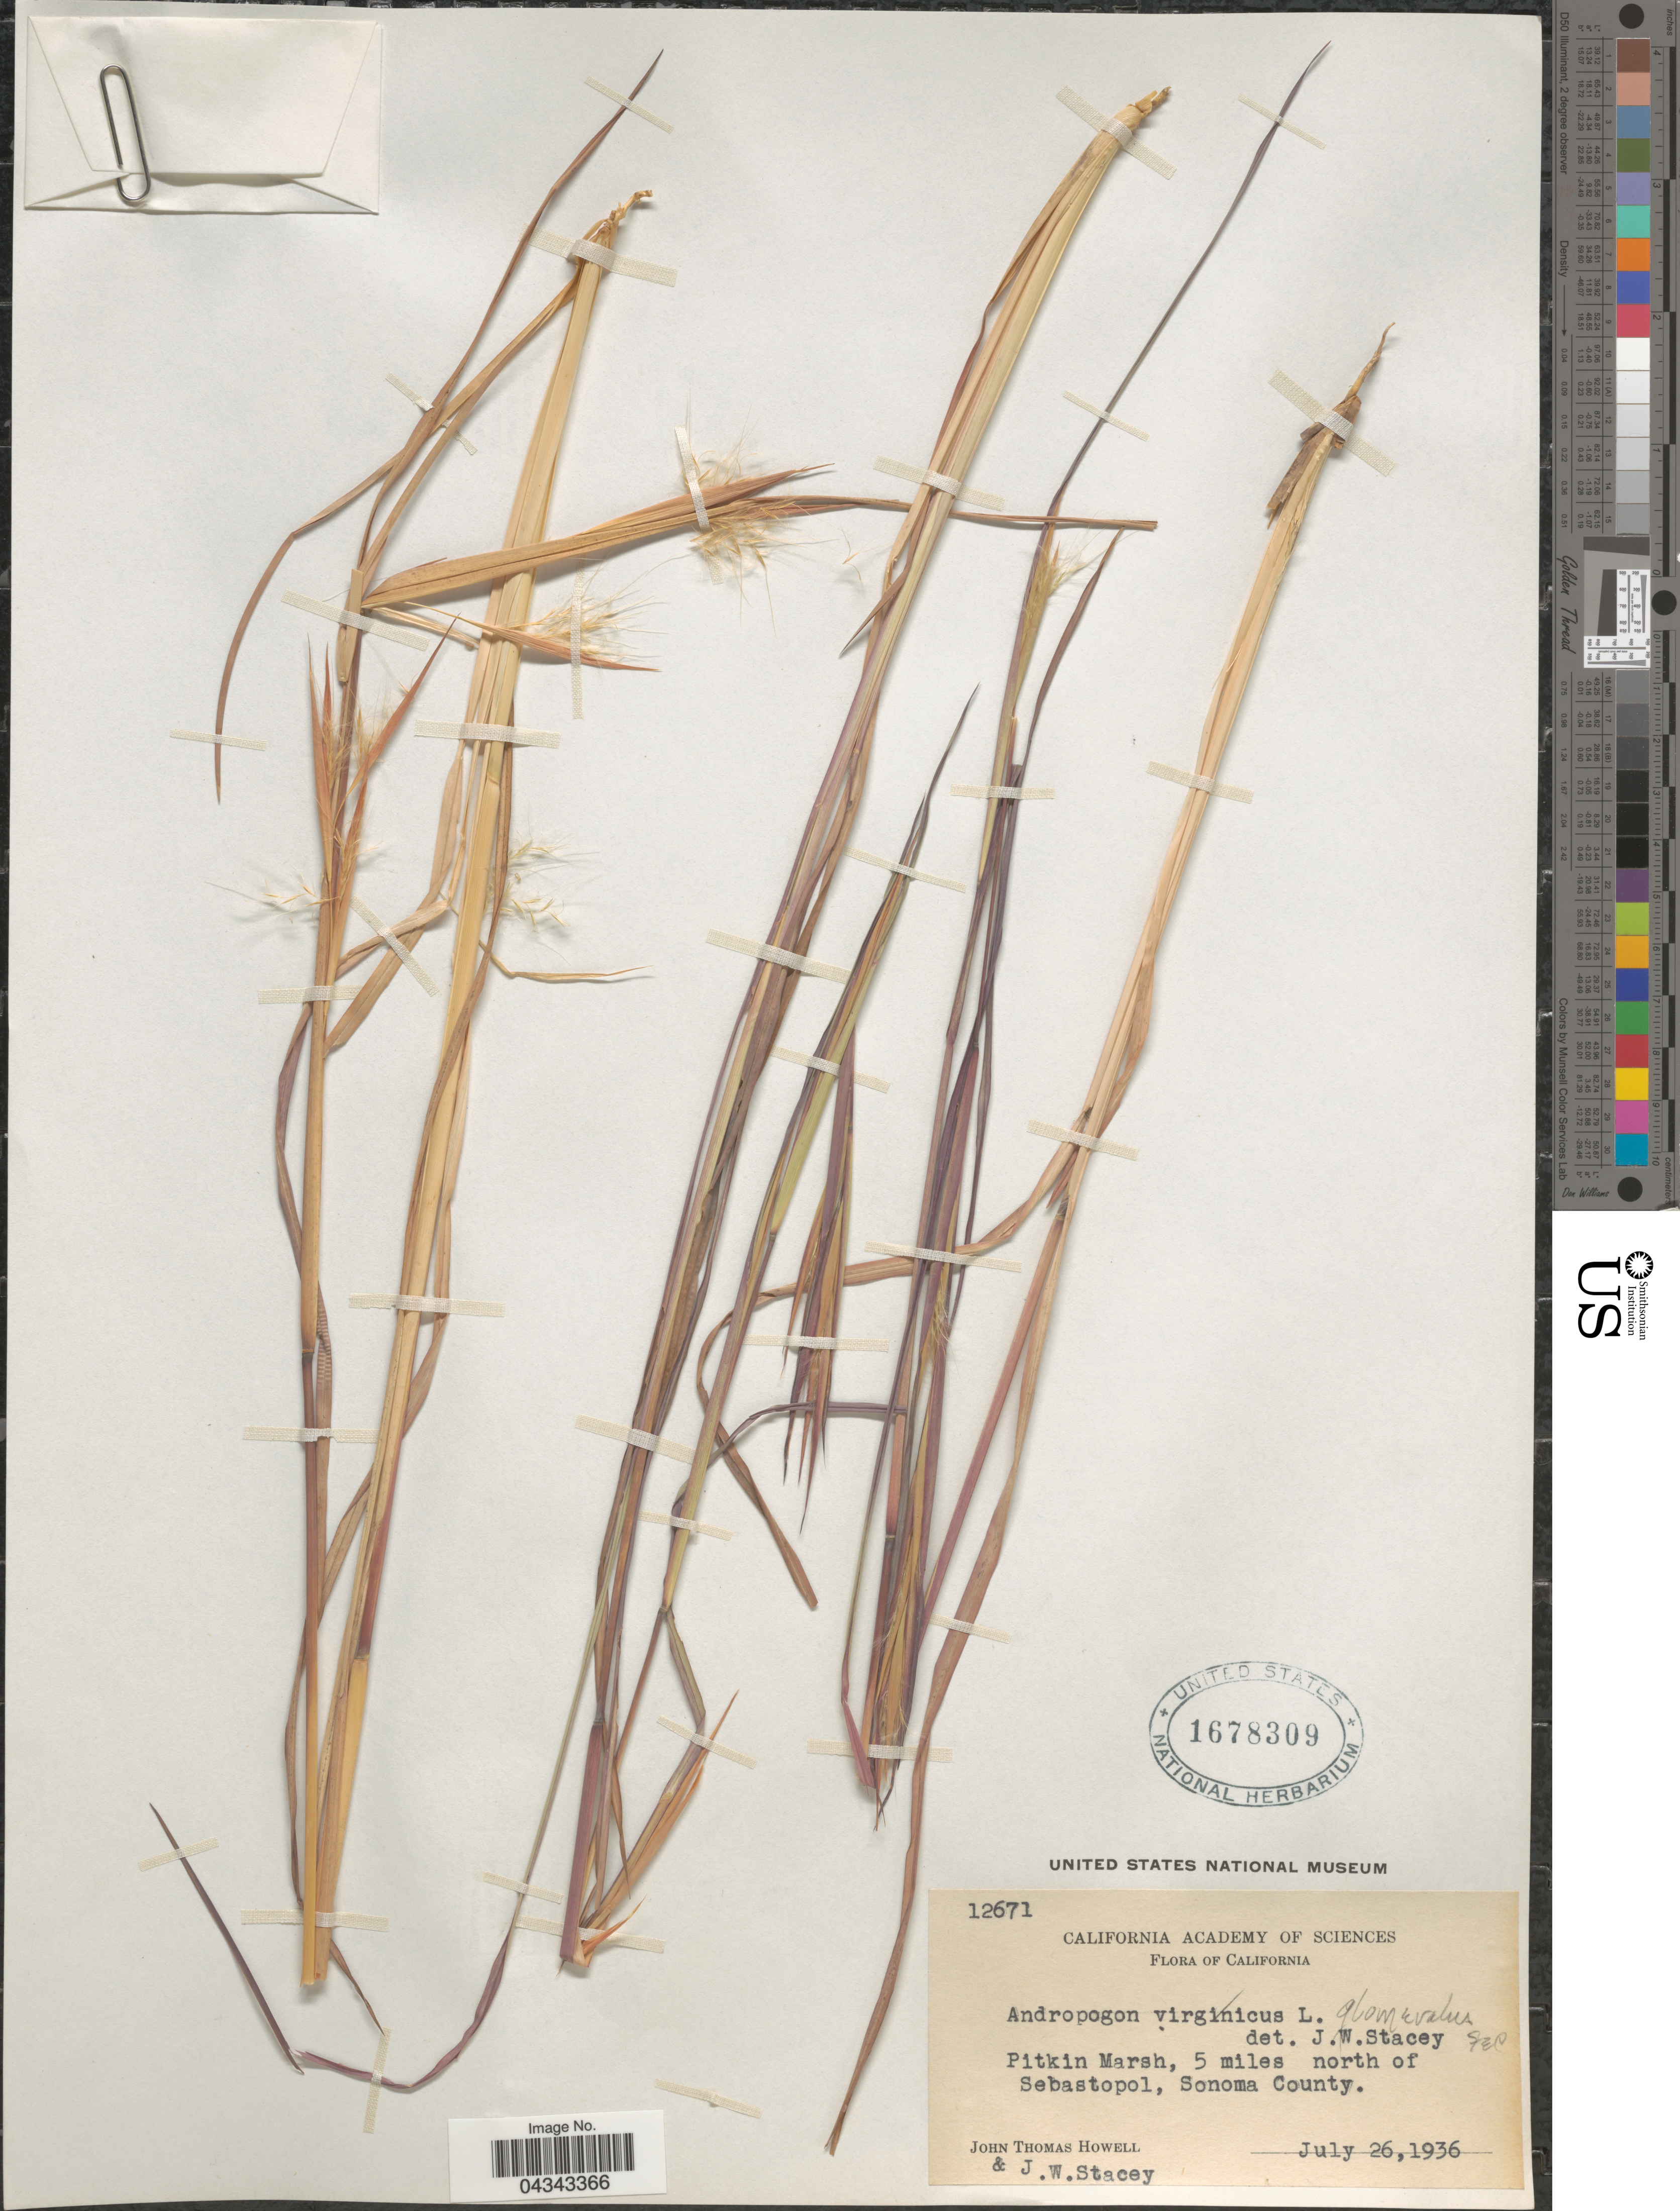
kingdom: Plantae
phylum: Tracheophyta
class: Liliopsida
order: Poales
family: Poaceae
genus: Andropogon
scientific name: Andropogon glomeratus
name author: (Walter) Britton, Stearns & Poggenb.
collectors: J. T. Howell & J. W. Stacey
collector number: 12671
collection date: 1936-07-26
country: United States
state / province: California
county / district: Sonoma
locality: Pitkin Marsh, 5 miles north of Sebastopol, Sonoma County.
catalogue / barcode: US 1678309